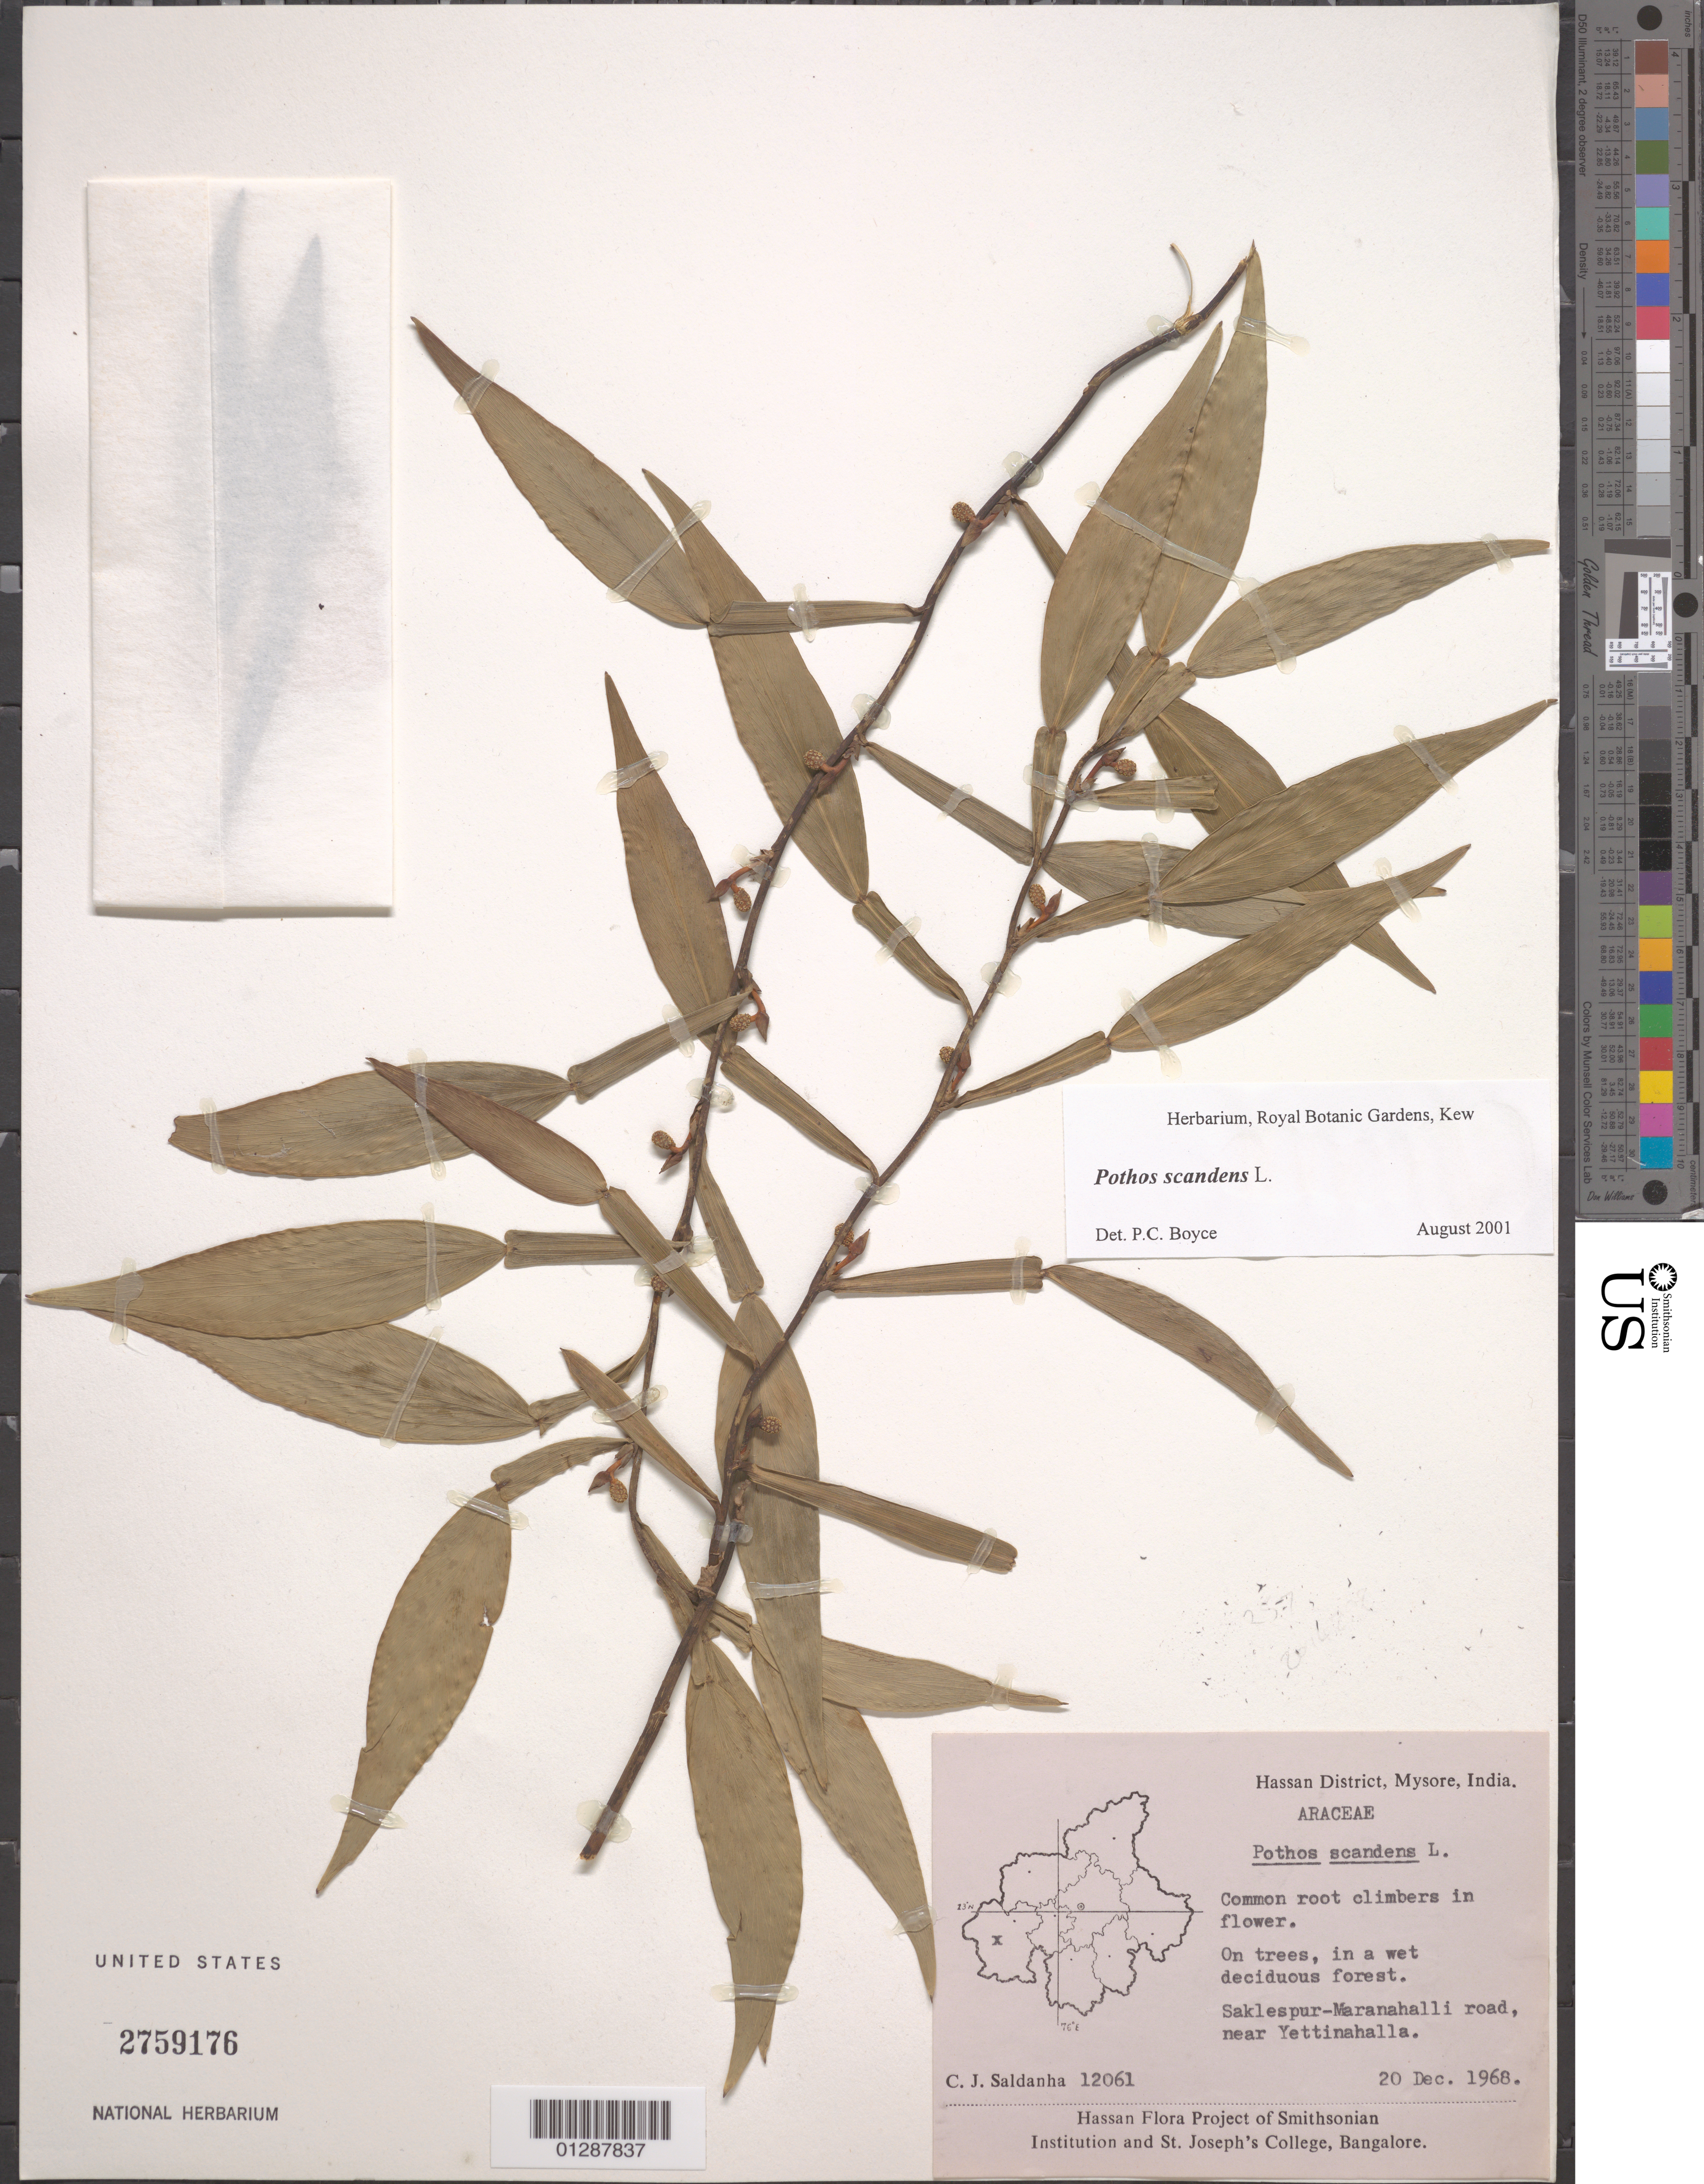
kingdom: Plantae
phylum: Tracheophyta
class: Liliopsida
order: Alismatales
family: Araceae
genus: Pothos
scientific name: Pothos scandens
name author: L.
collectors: C. J. Saldanha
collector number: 12061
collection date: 1968-12-20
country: India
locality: Hassan District, Mysore. Saklespur-Maranahalli road, near Yettinahalla.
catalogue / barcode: US 2759176